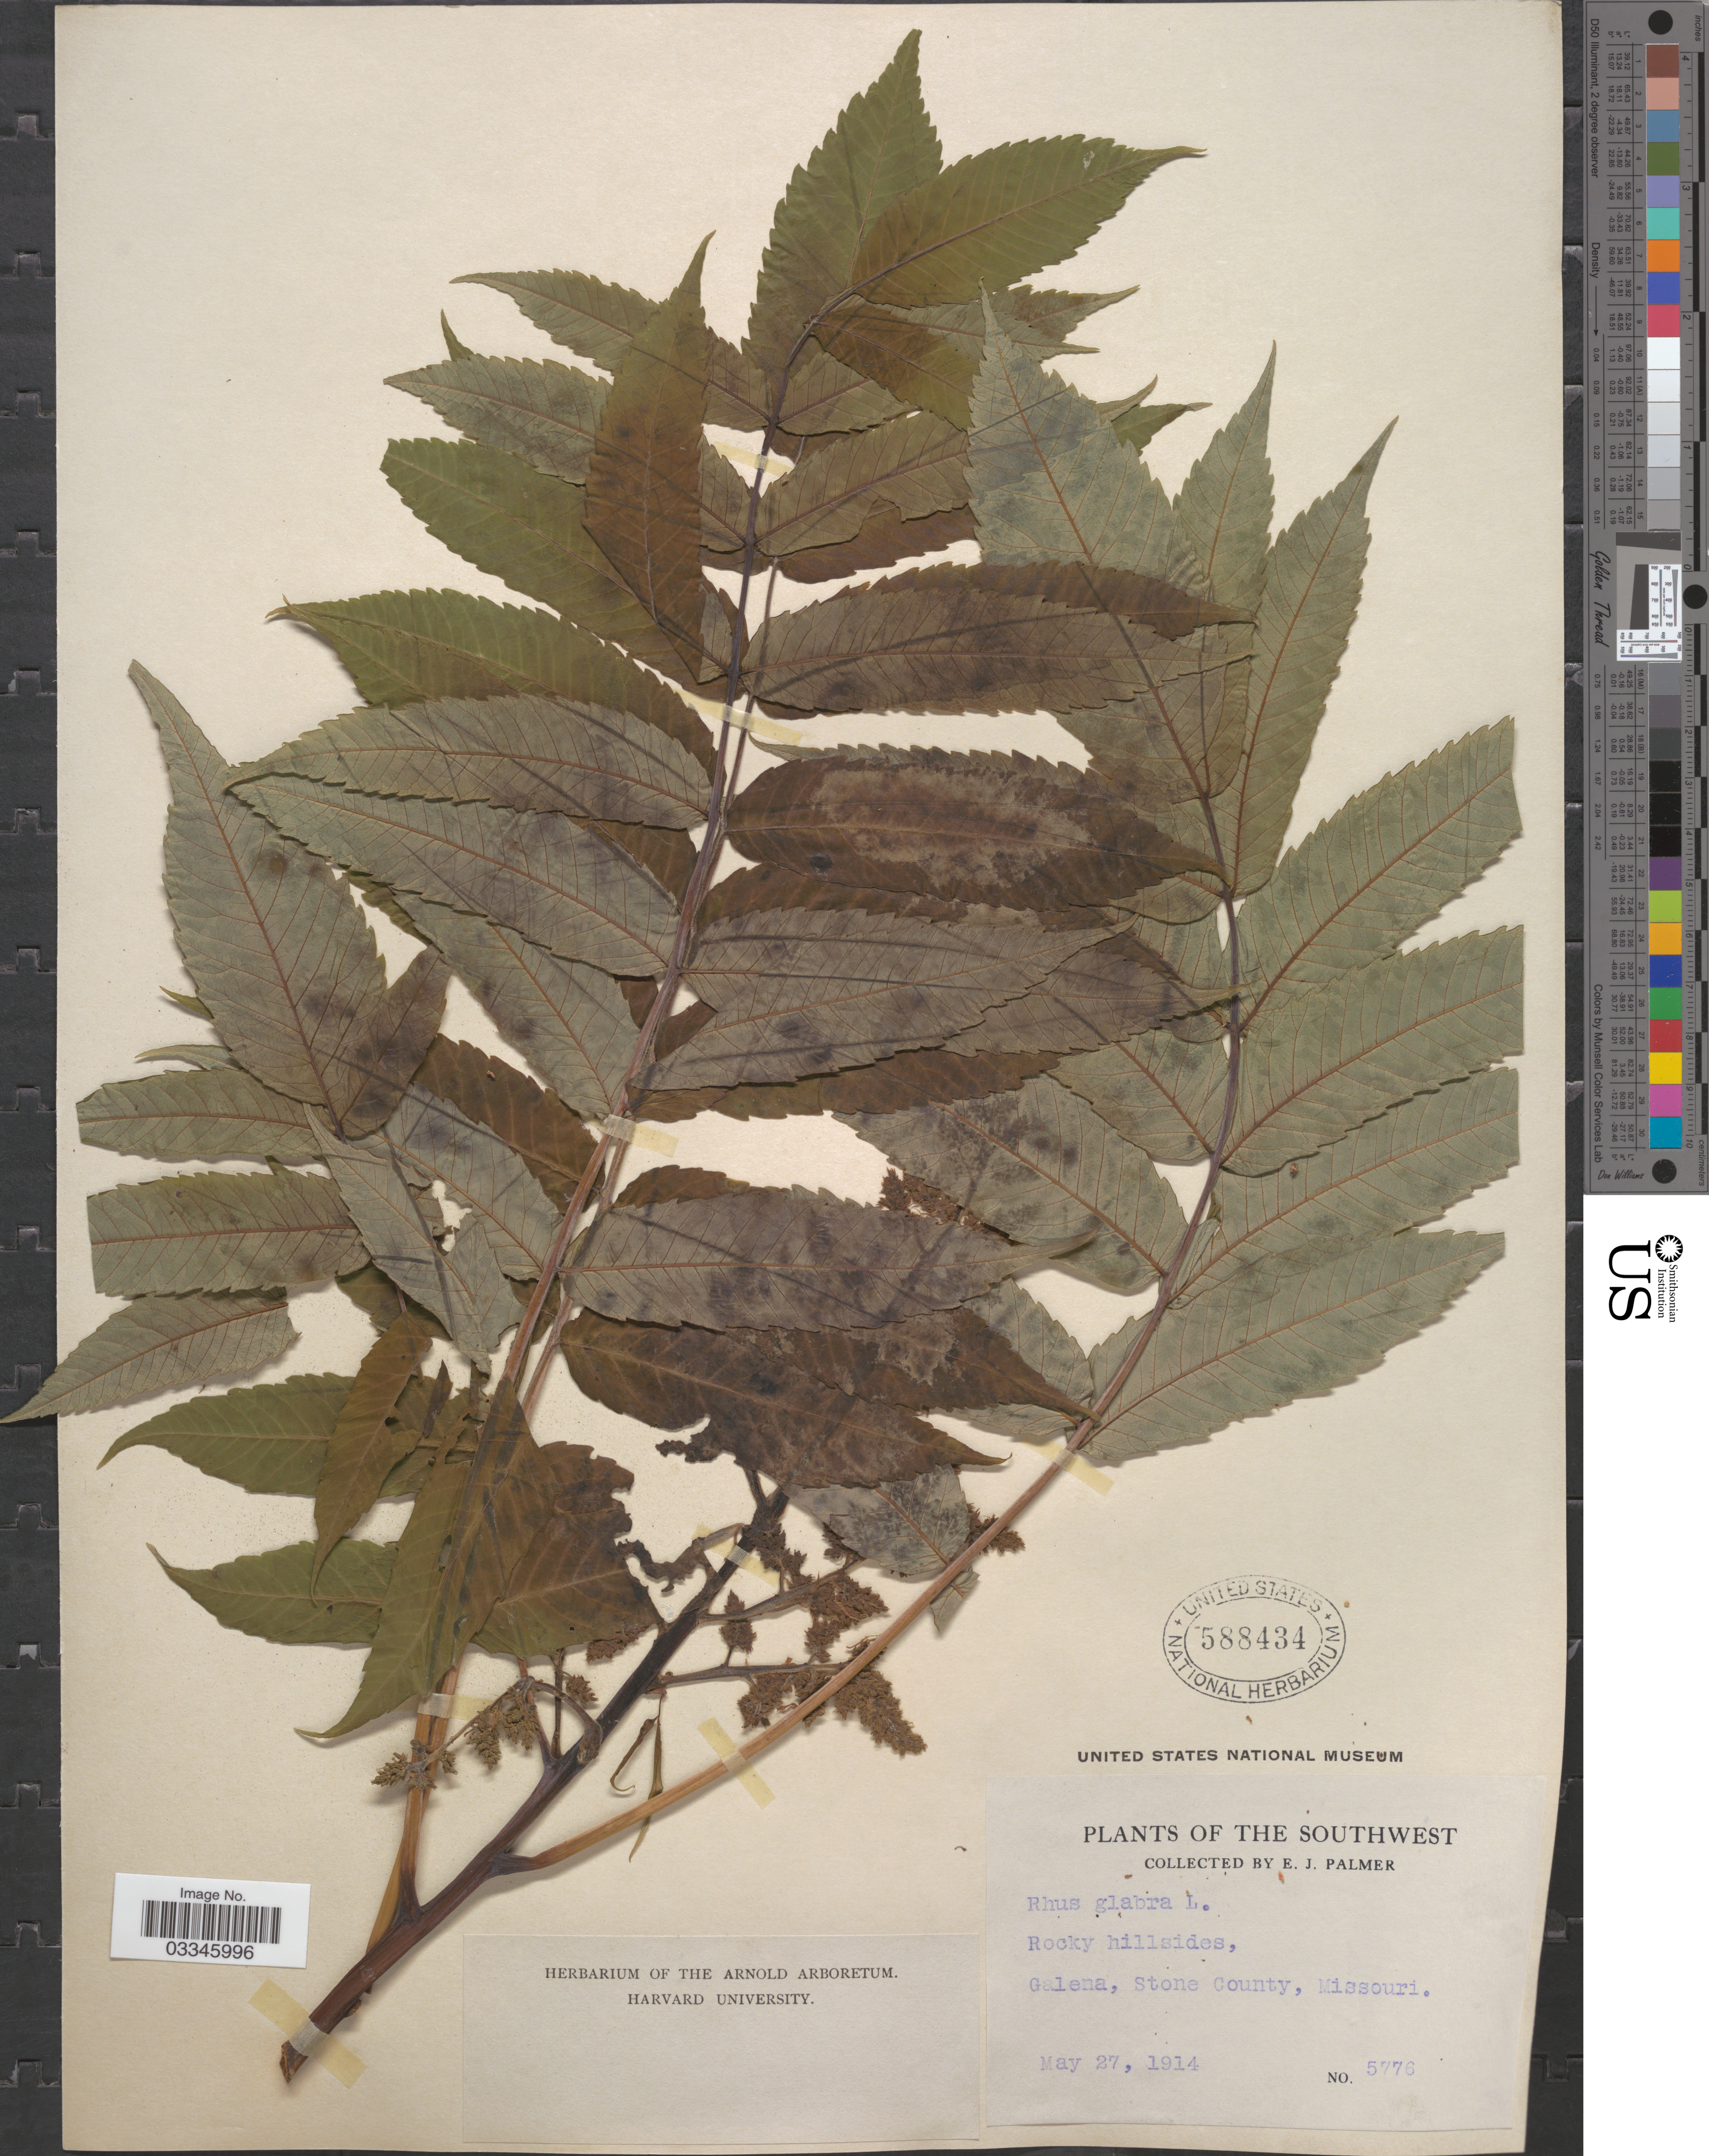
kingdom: Plantae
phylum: Tracheophyta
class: Magnoliopsida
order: Sapindales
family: Anacardiaceae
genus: Rhus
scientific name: Rhus glabra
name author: L.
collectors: E. J. Palmer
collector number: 5776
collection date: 1914-05-27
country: United States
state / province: Missouri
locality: The Southwest. Galena, Stone County.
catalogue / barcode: US 588434